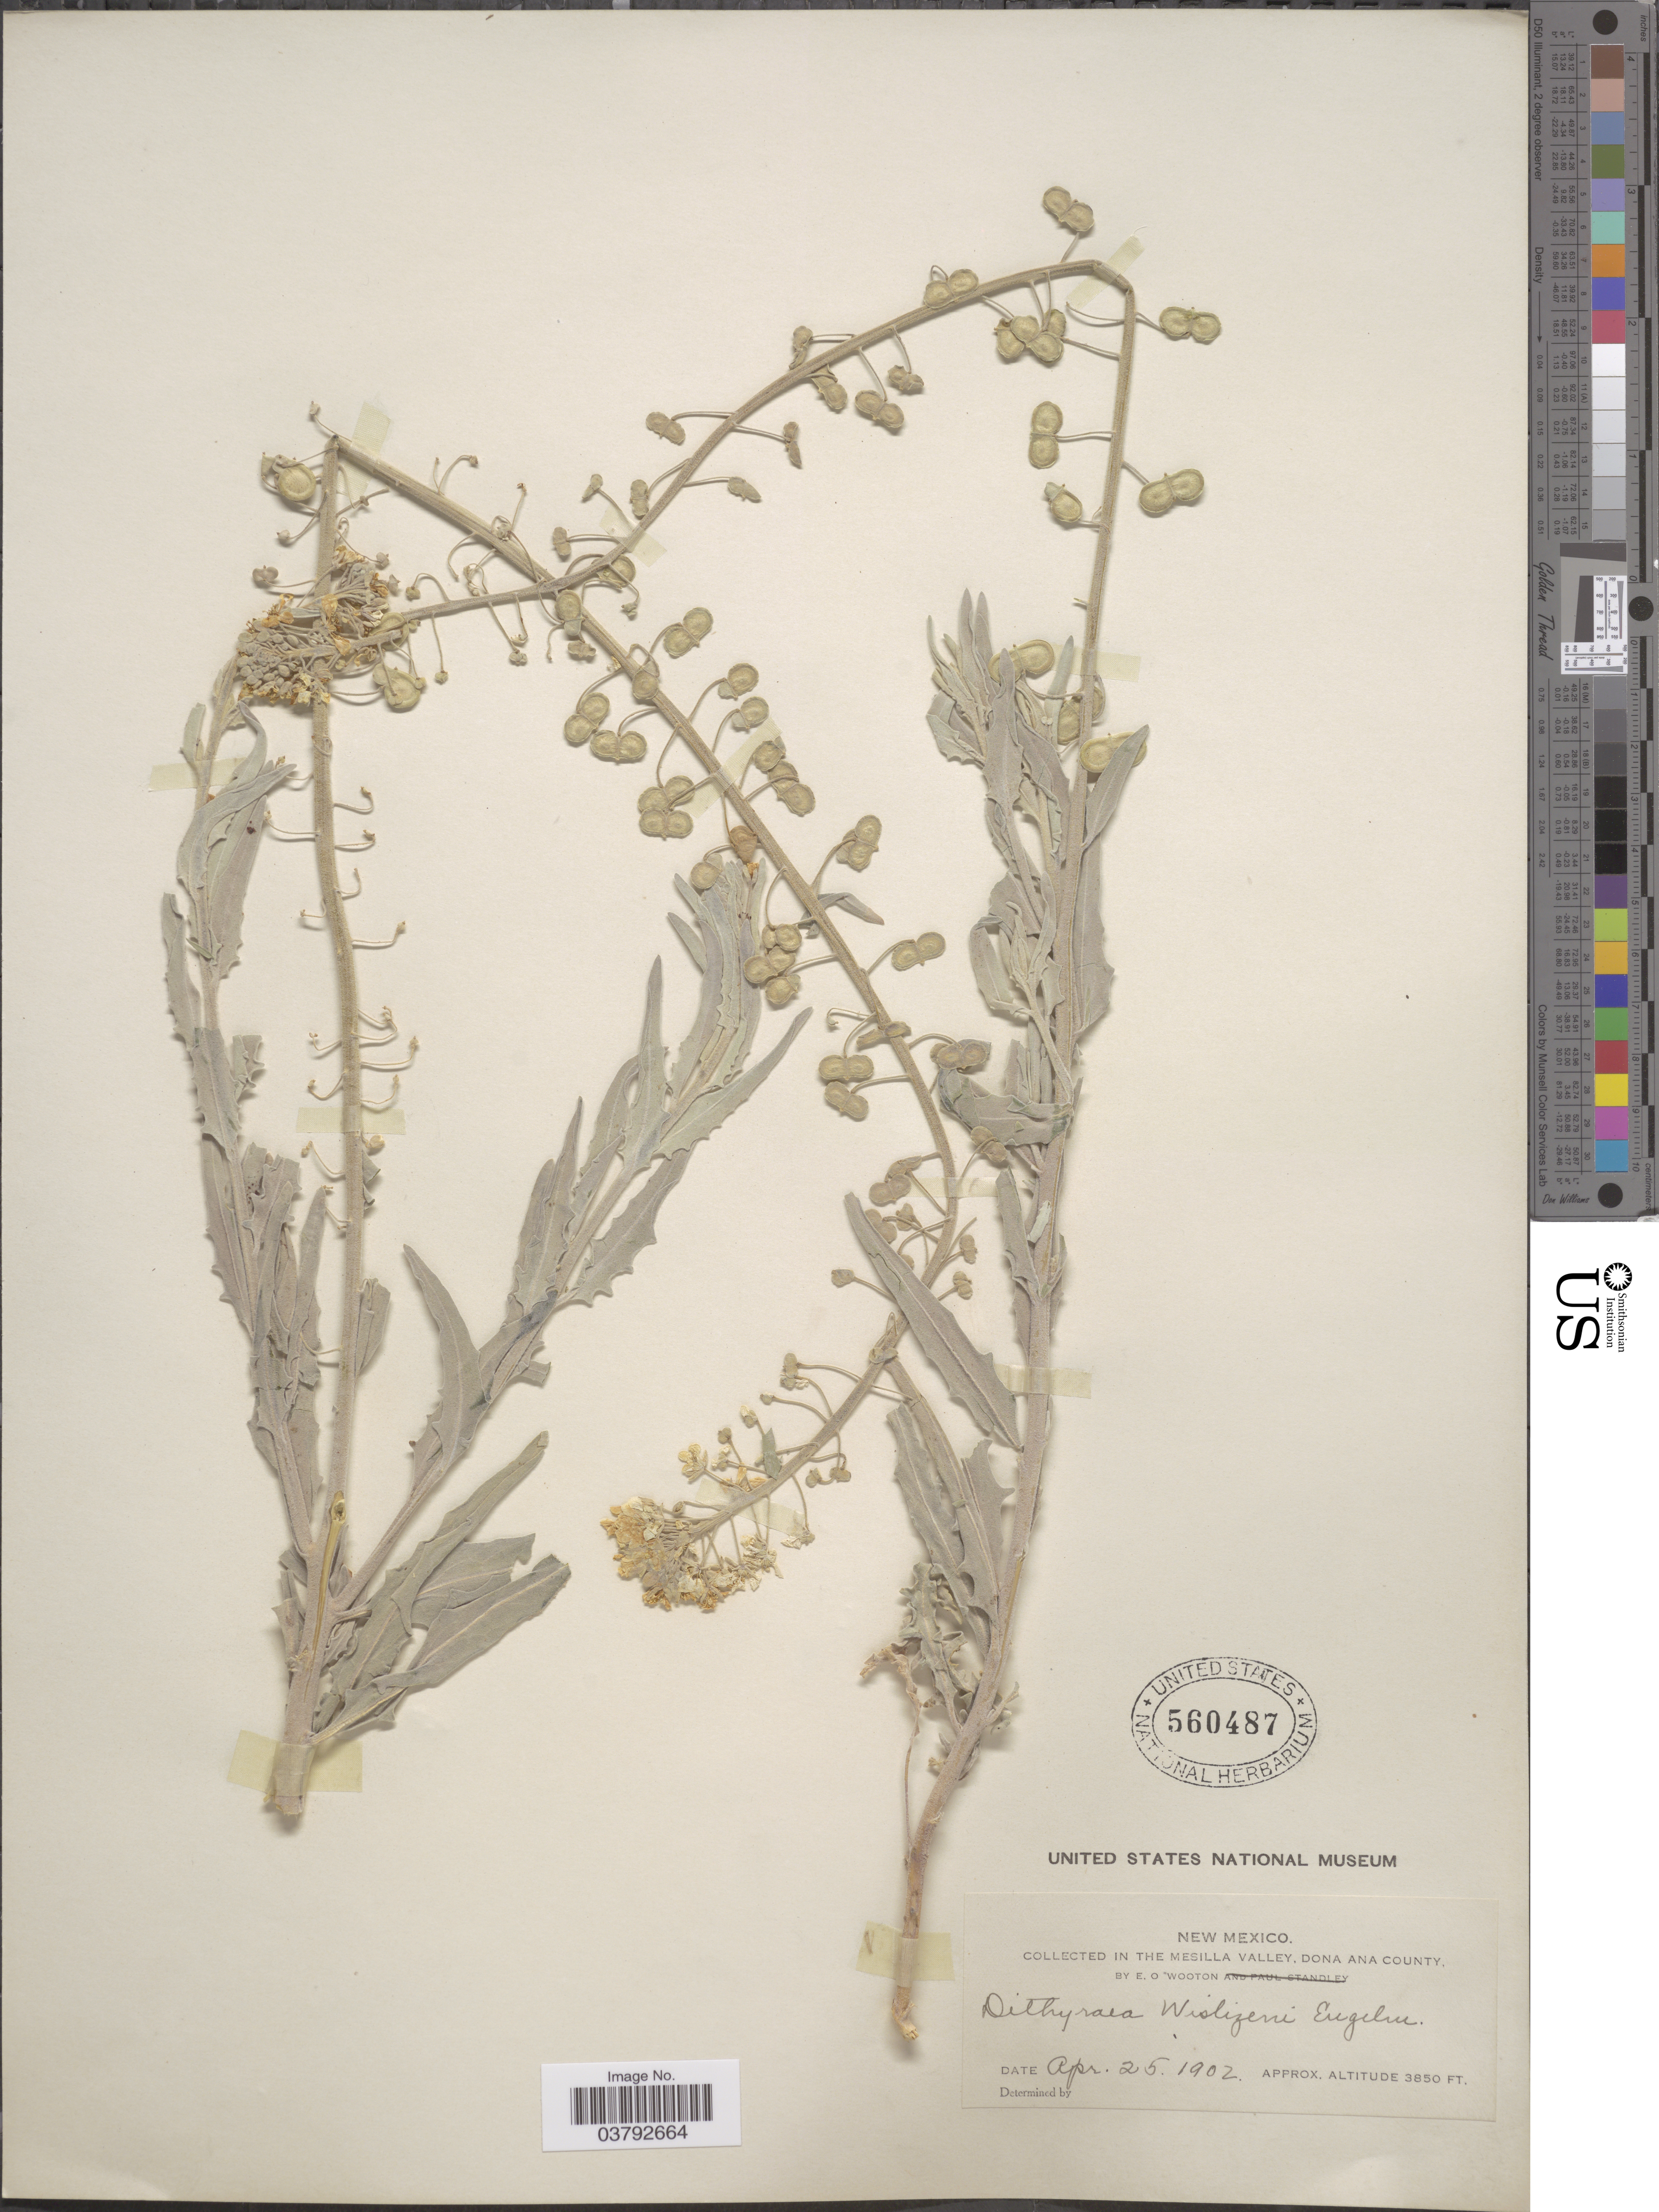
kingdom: Plantae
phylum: Tracheophyta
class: Magnoliopsida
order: Brassicales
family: Brassicaceae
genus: Dithyrea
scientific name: Dithyrea wislizeni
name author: Engelm.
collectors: E. O. Wooton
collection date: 1902-04-25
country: United States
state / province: New Mexico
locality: The Mesilla Valley, Dona Ana County.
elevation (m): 1173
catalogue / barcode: US 560487